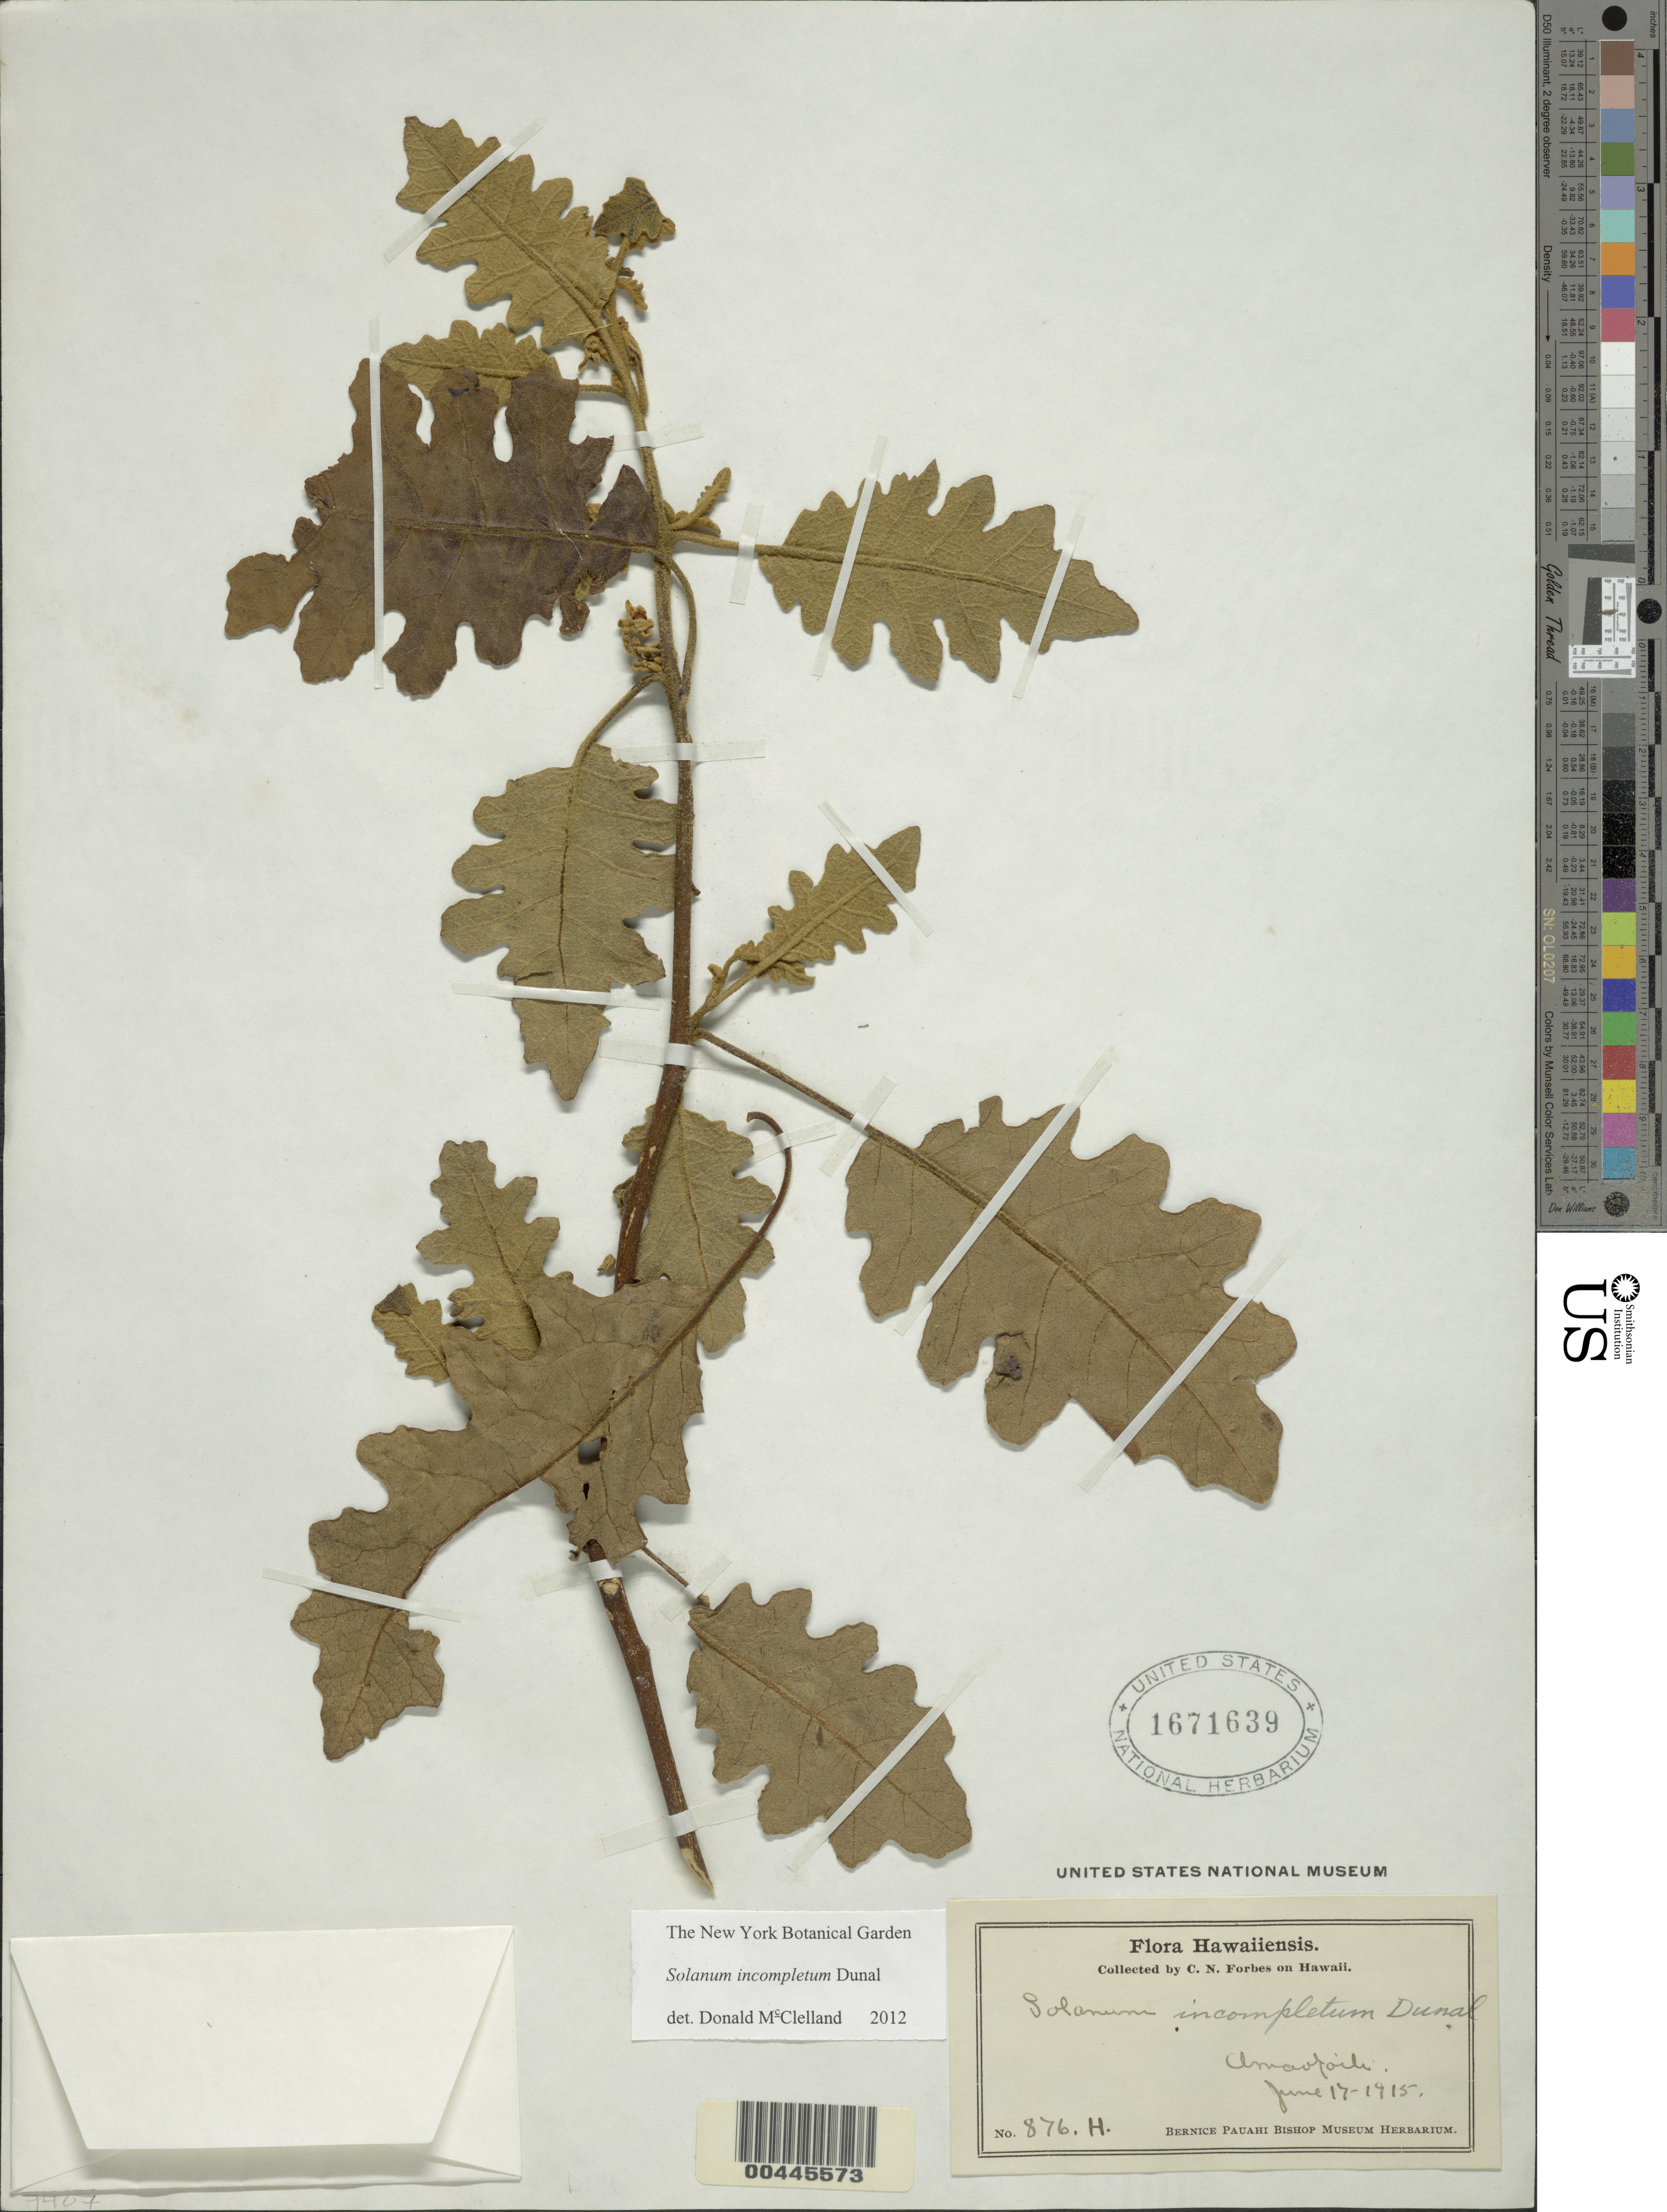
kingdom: Plantae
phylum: Tracheophyta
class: Magnoliopsida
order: Solanales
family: Solanaceae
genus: Solanum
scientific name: Solanum incompletum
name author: Dunal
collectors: C. N. Forbes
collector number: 876.H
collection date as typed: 17 Jun 1915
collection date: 1915-06-17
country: United States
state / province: Hawaii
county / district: Hawaii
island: Hawaii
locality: Umaokoili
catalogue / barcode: US 1671639